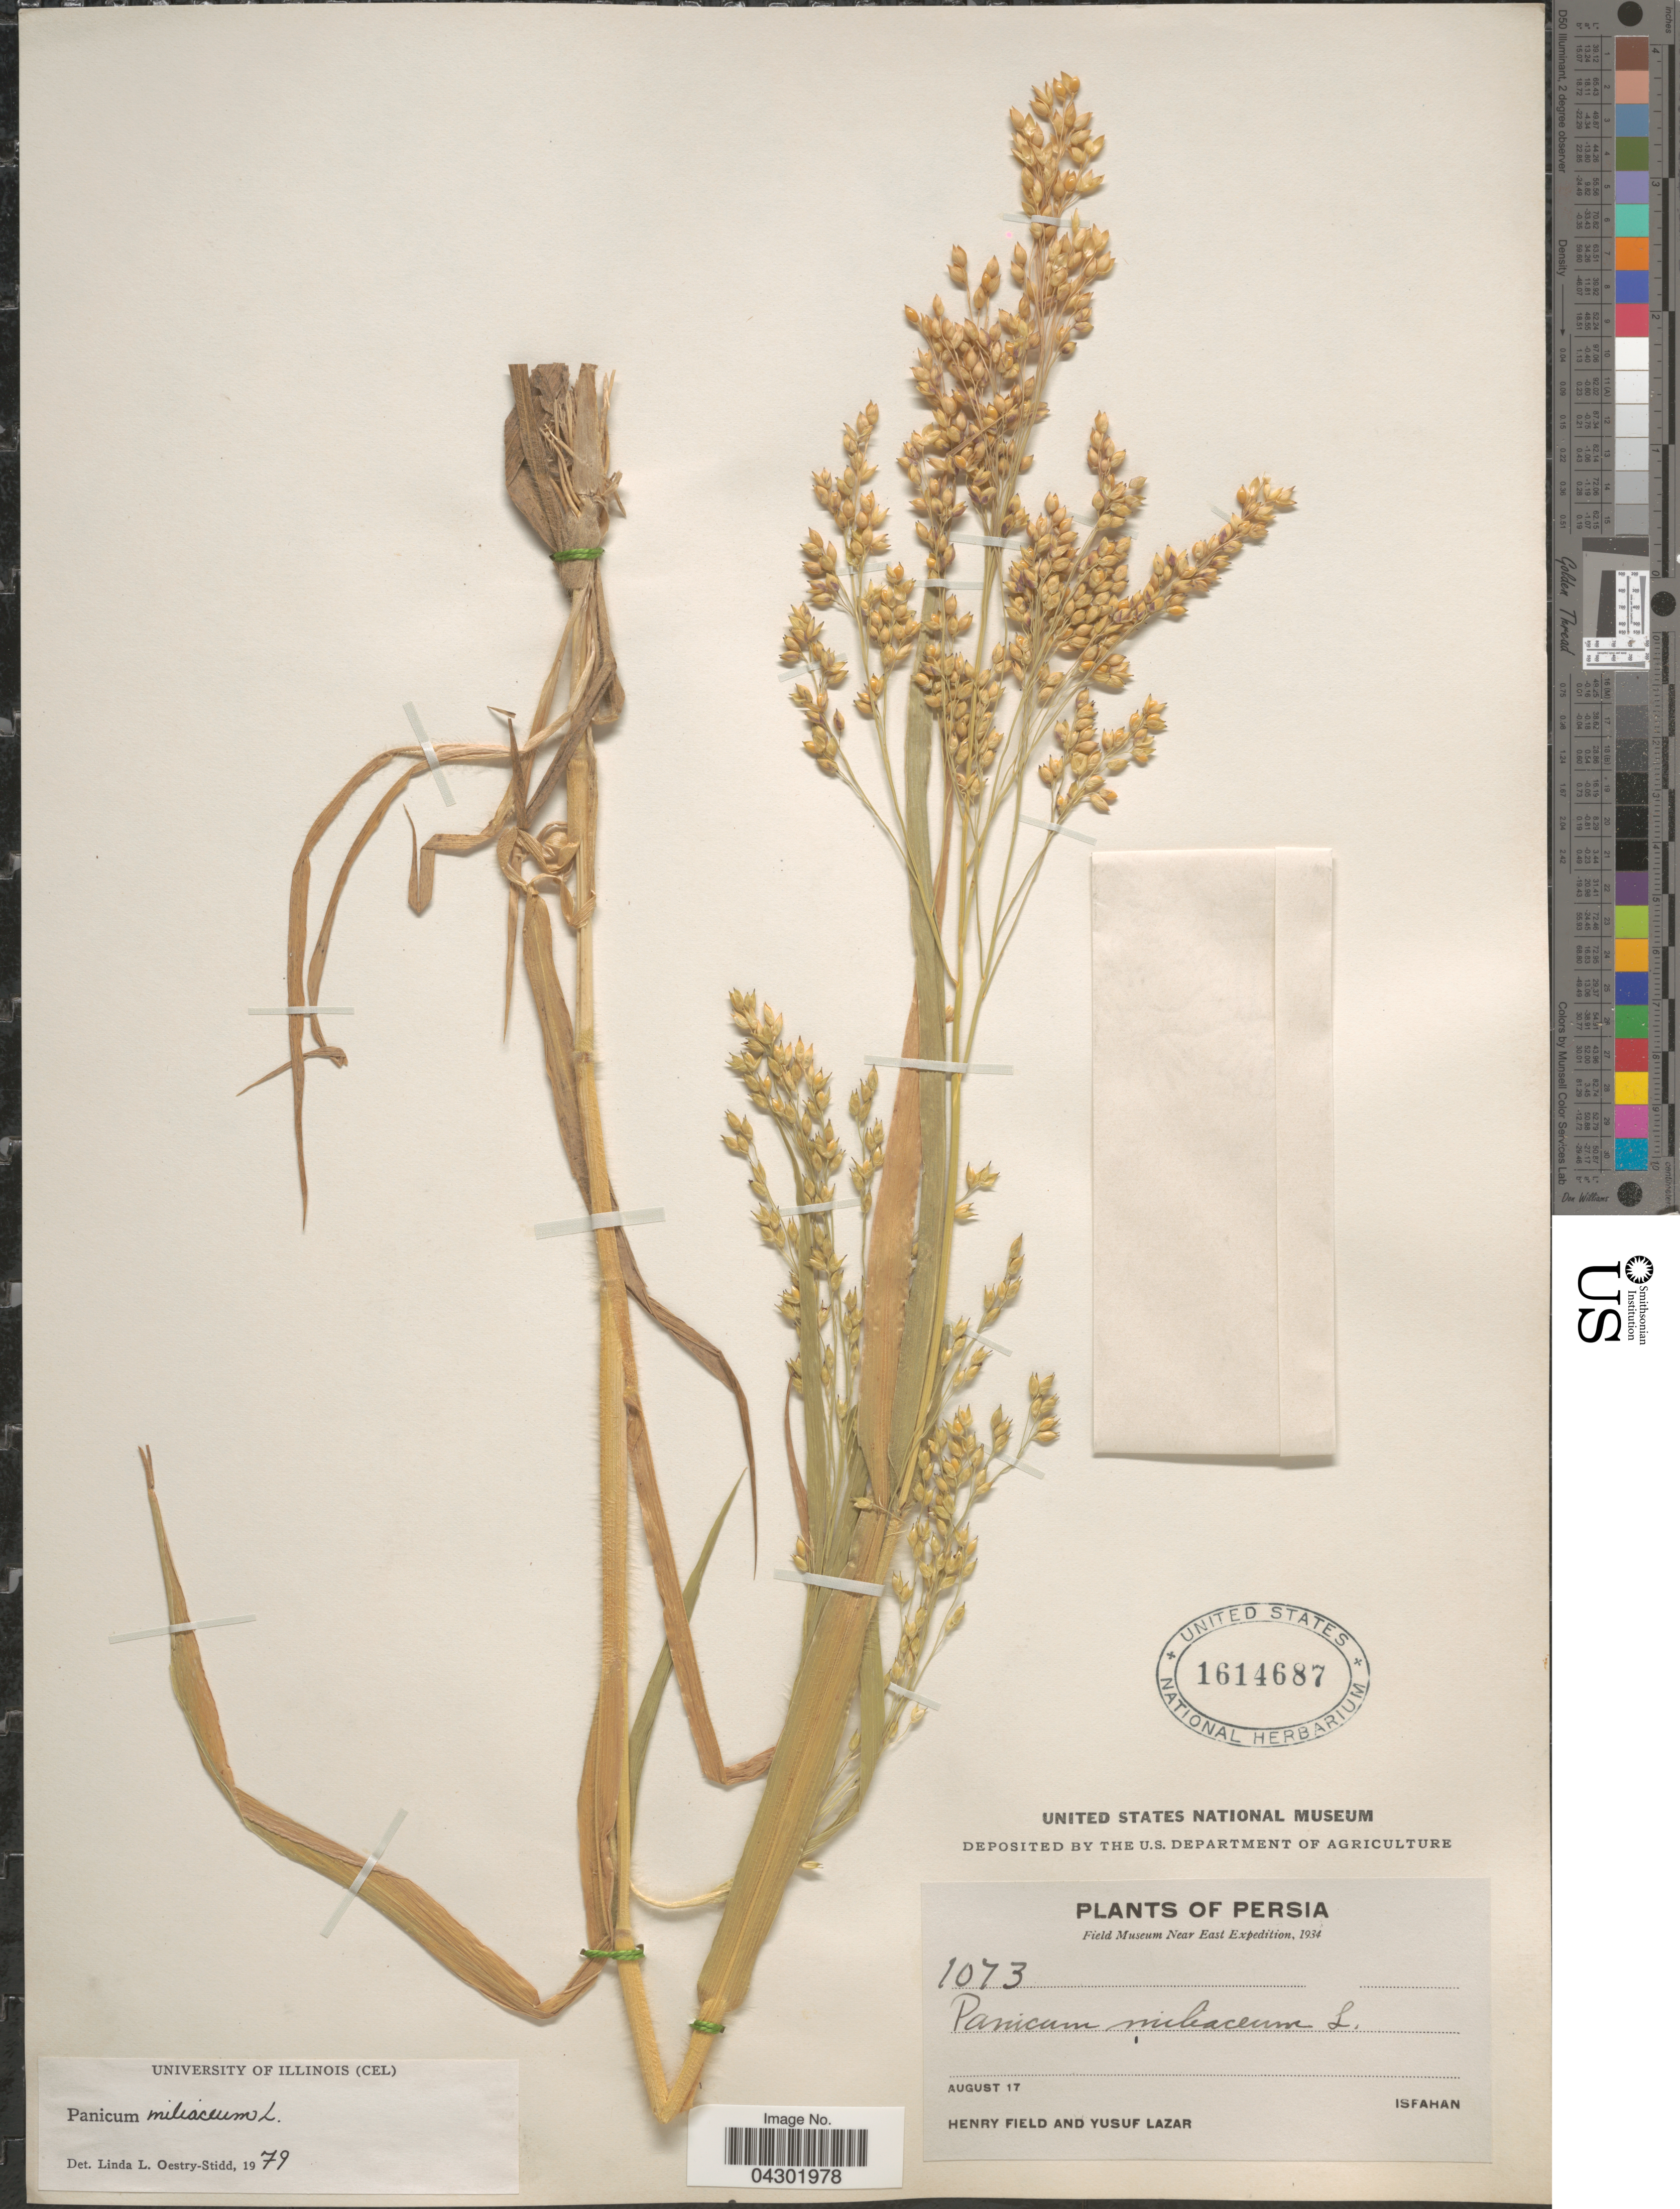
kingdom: Plantae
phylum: Tracheophyta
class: Liliopsida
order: Poales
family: Poaceae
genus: Panicum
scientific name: Panicum miliaceum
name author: L.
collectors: H. Field & Y. Lazar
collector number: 1073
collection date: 1934-08-17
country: Iran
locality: Persia. Field Museum Near East Expedition, 1934. Isfahan.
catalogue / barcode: US 1614687